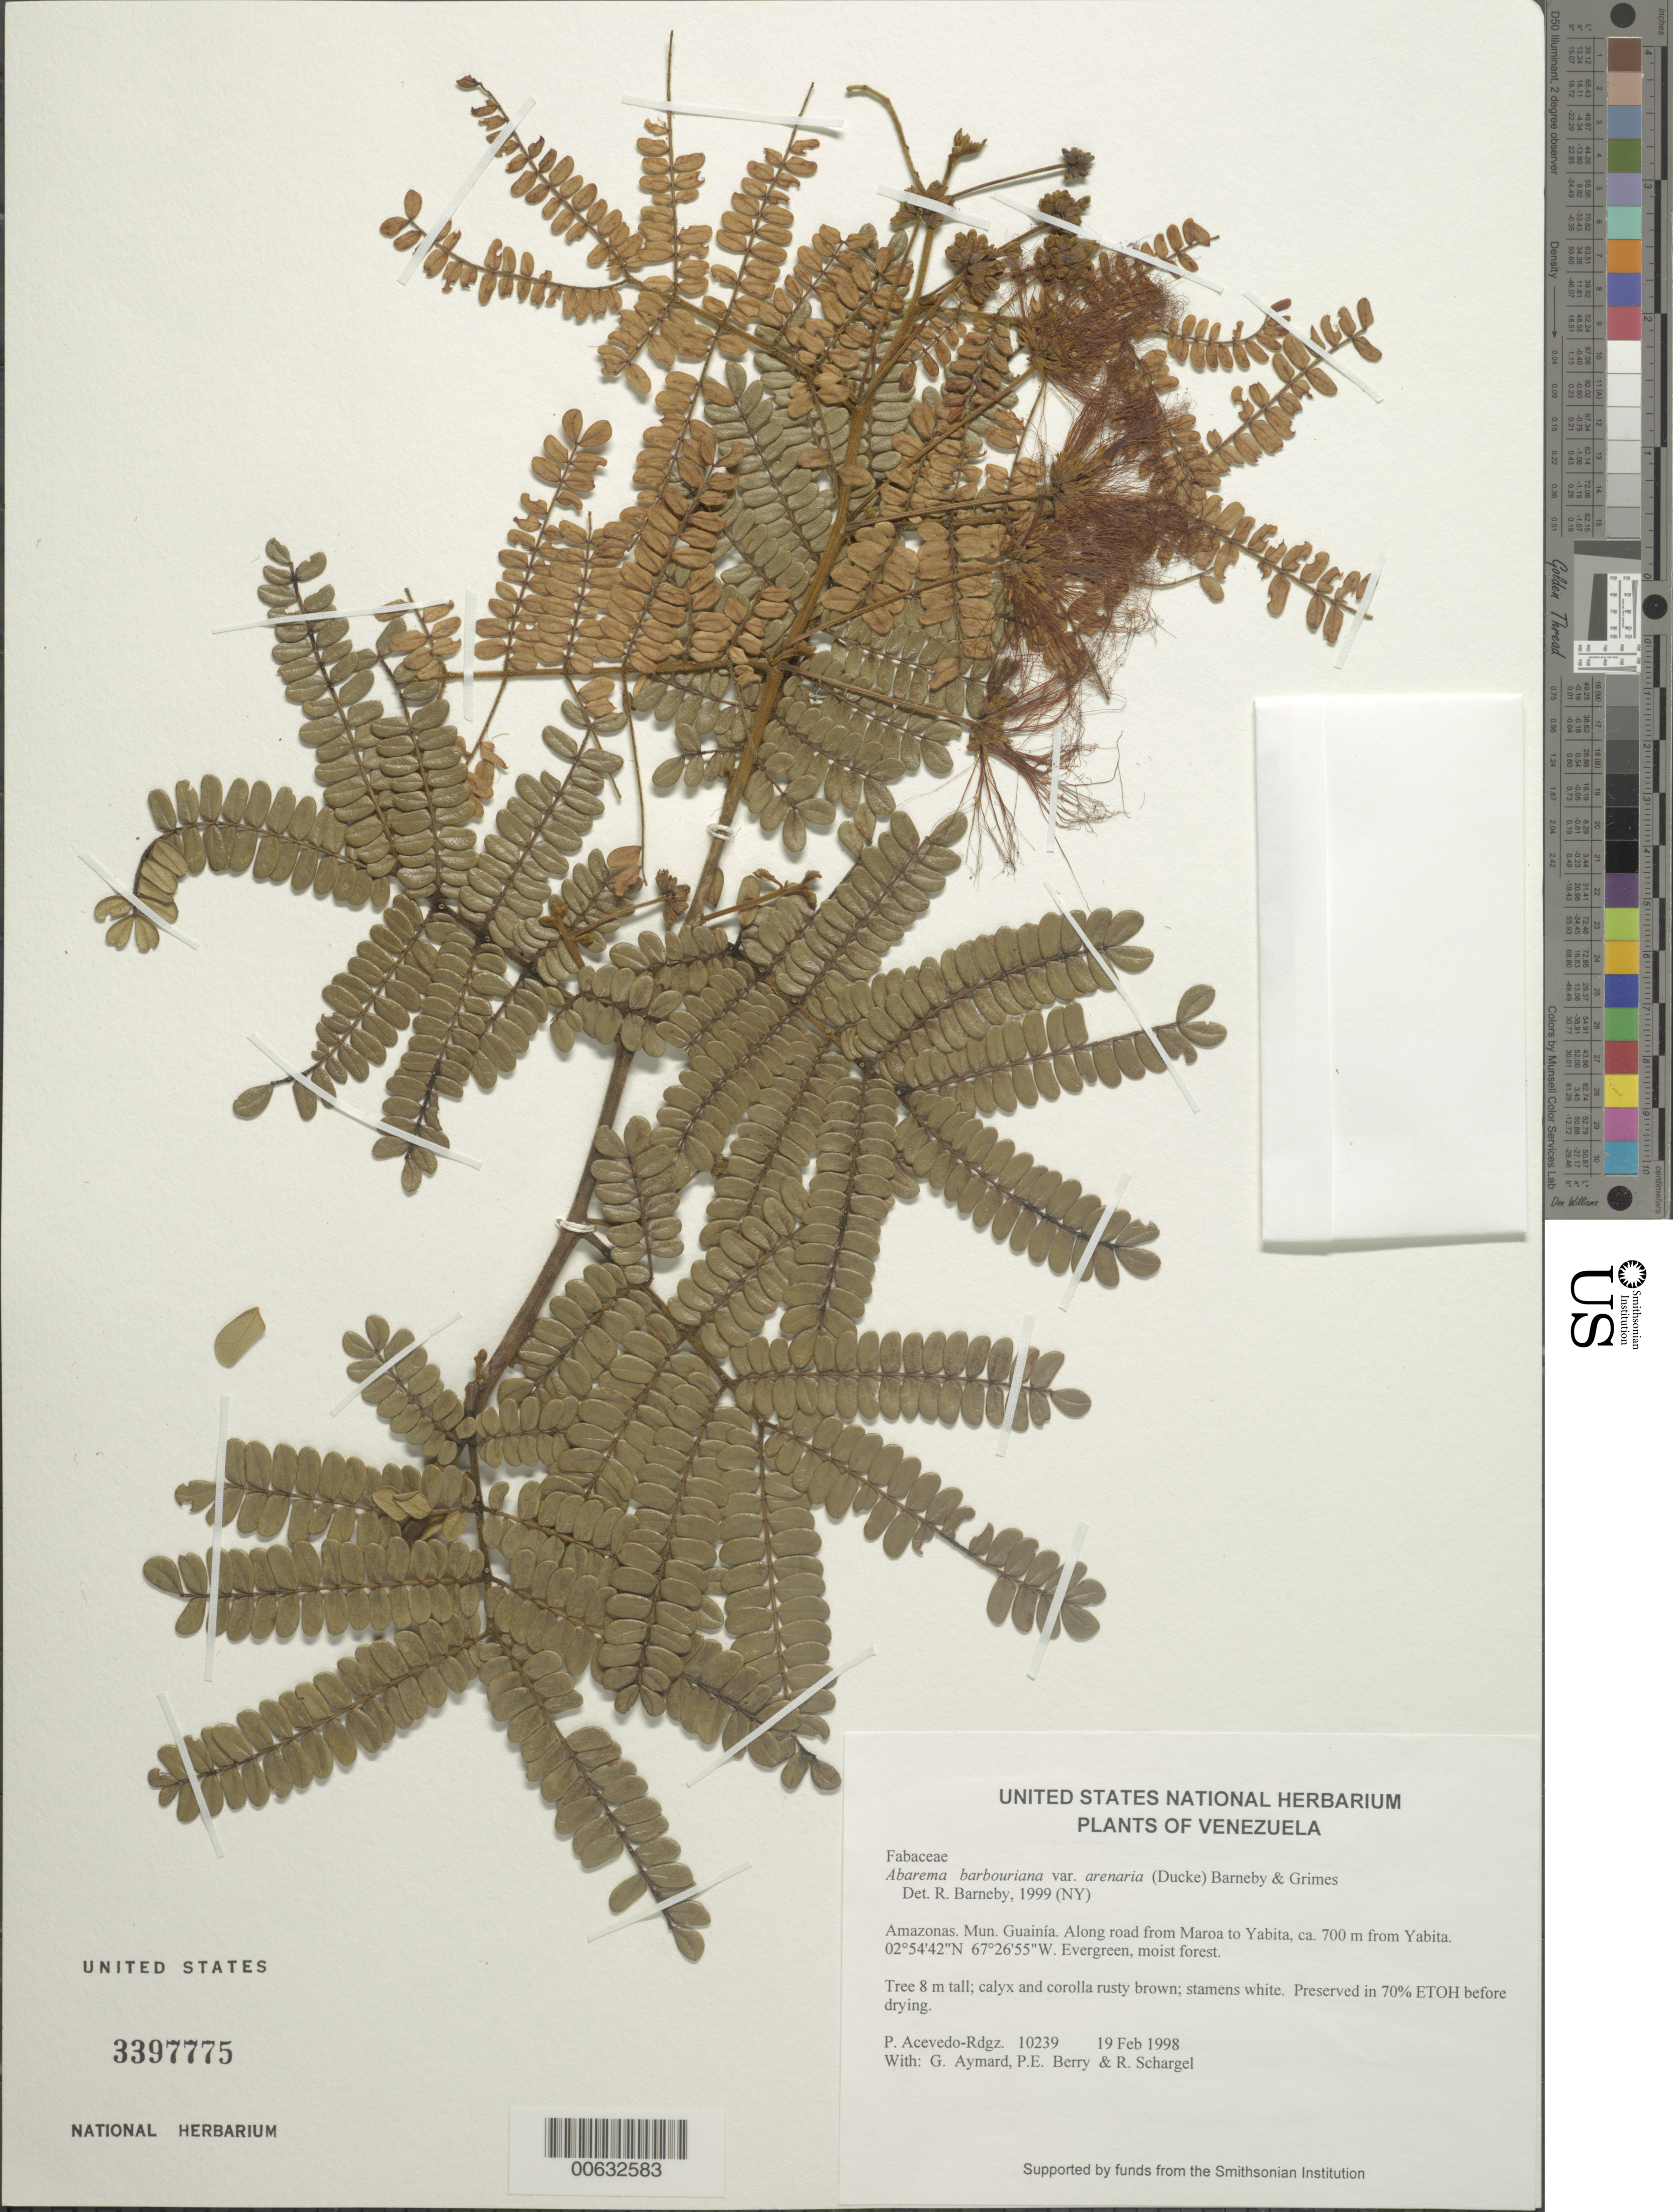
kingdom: Plantae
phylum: Tracheophyta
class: Magnoliopsida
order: Fabales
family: Fabaceae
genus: Abarema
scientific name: Abarema barbouriana var. arenaria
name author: (Ducke) Barneby & J.W. Grimes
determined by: Barneby, Rupert C., (NY)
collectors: P. Acevedo-Rodr., G. A. Aymard, P. E. Berry & R. Schargel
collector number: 10239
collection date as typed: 19 Feb 1998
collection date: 1998-02-19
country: Venezuela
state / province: Amazonas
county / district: Maroa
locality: Along road from Maroa to Yabita, ca. 700 m from Yabita.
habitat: Evergreen, moist forest.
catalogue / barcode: US 3397775